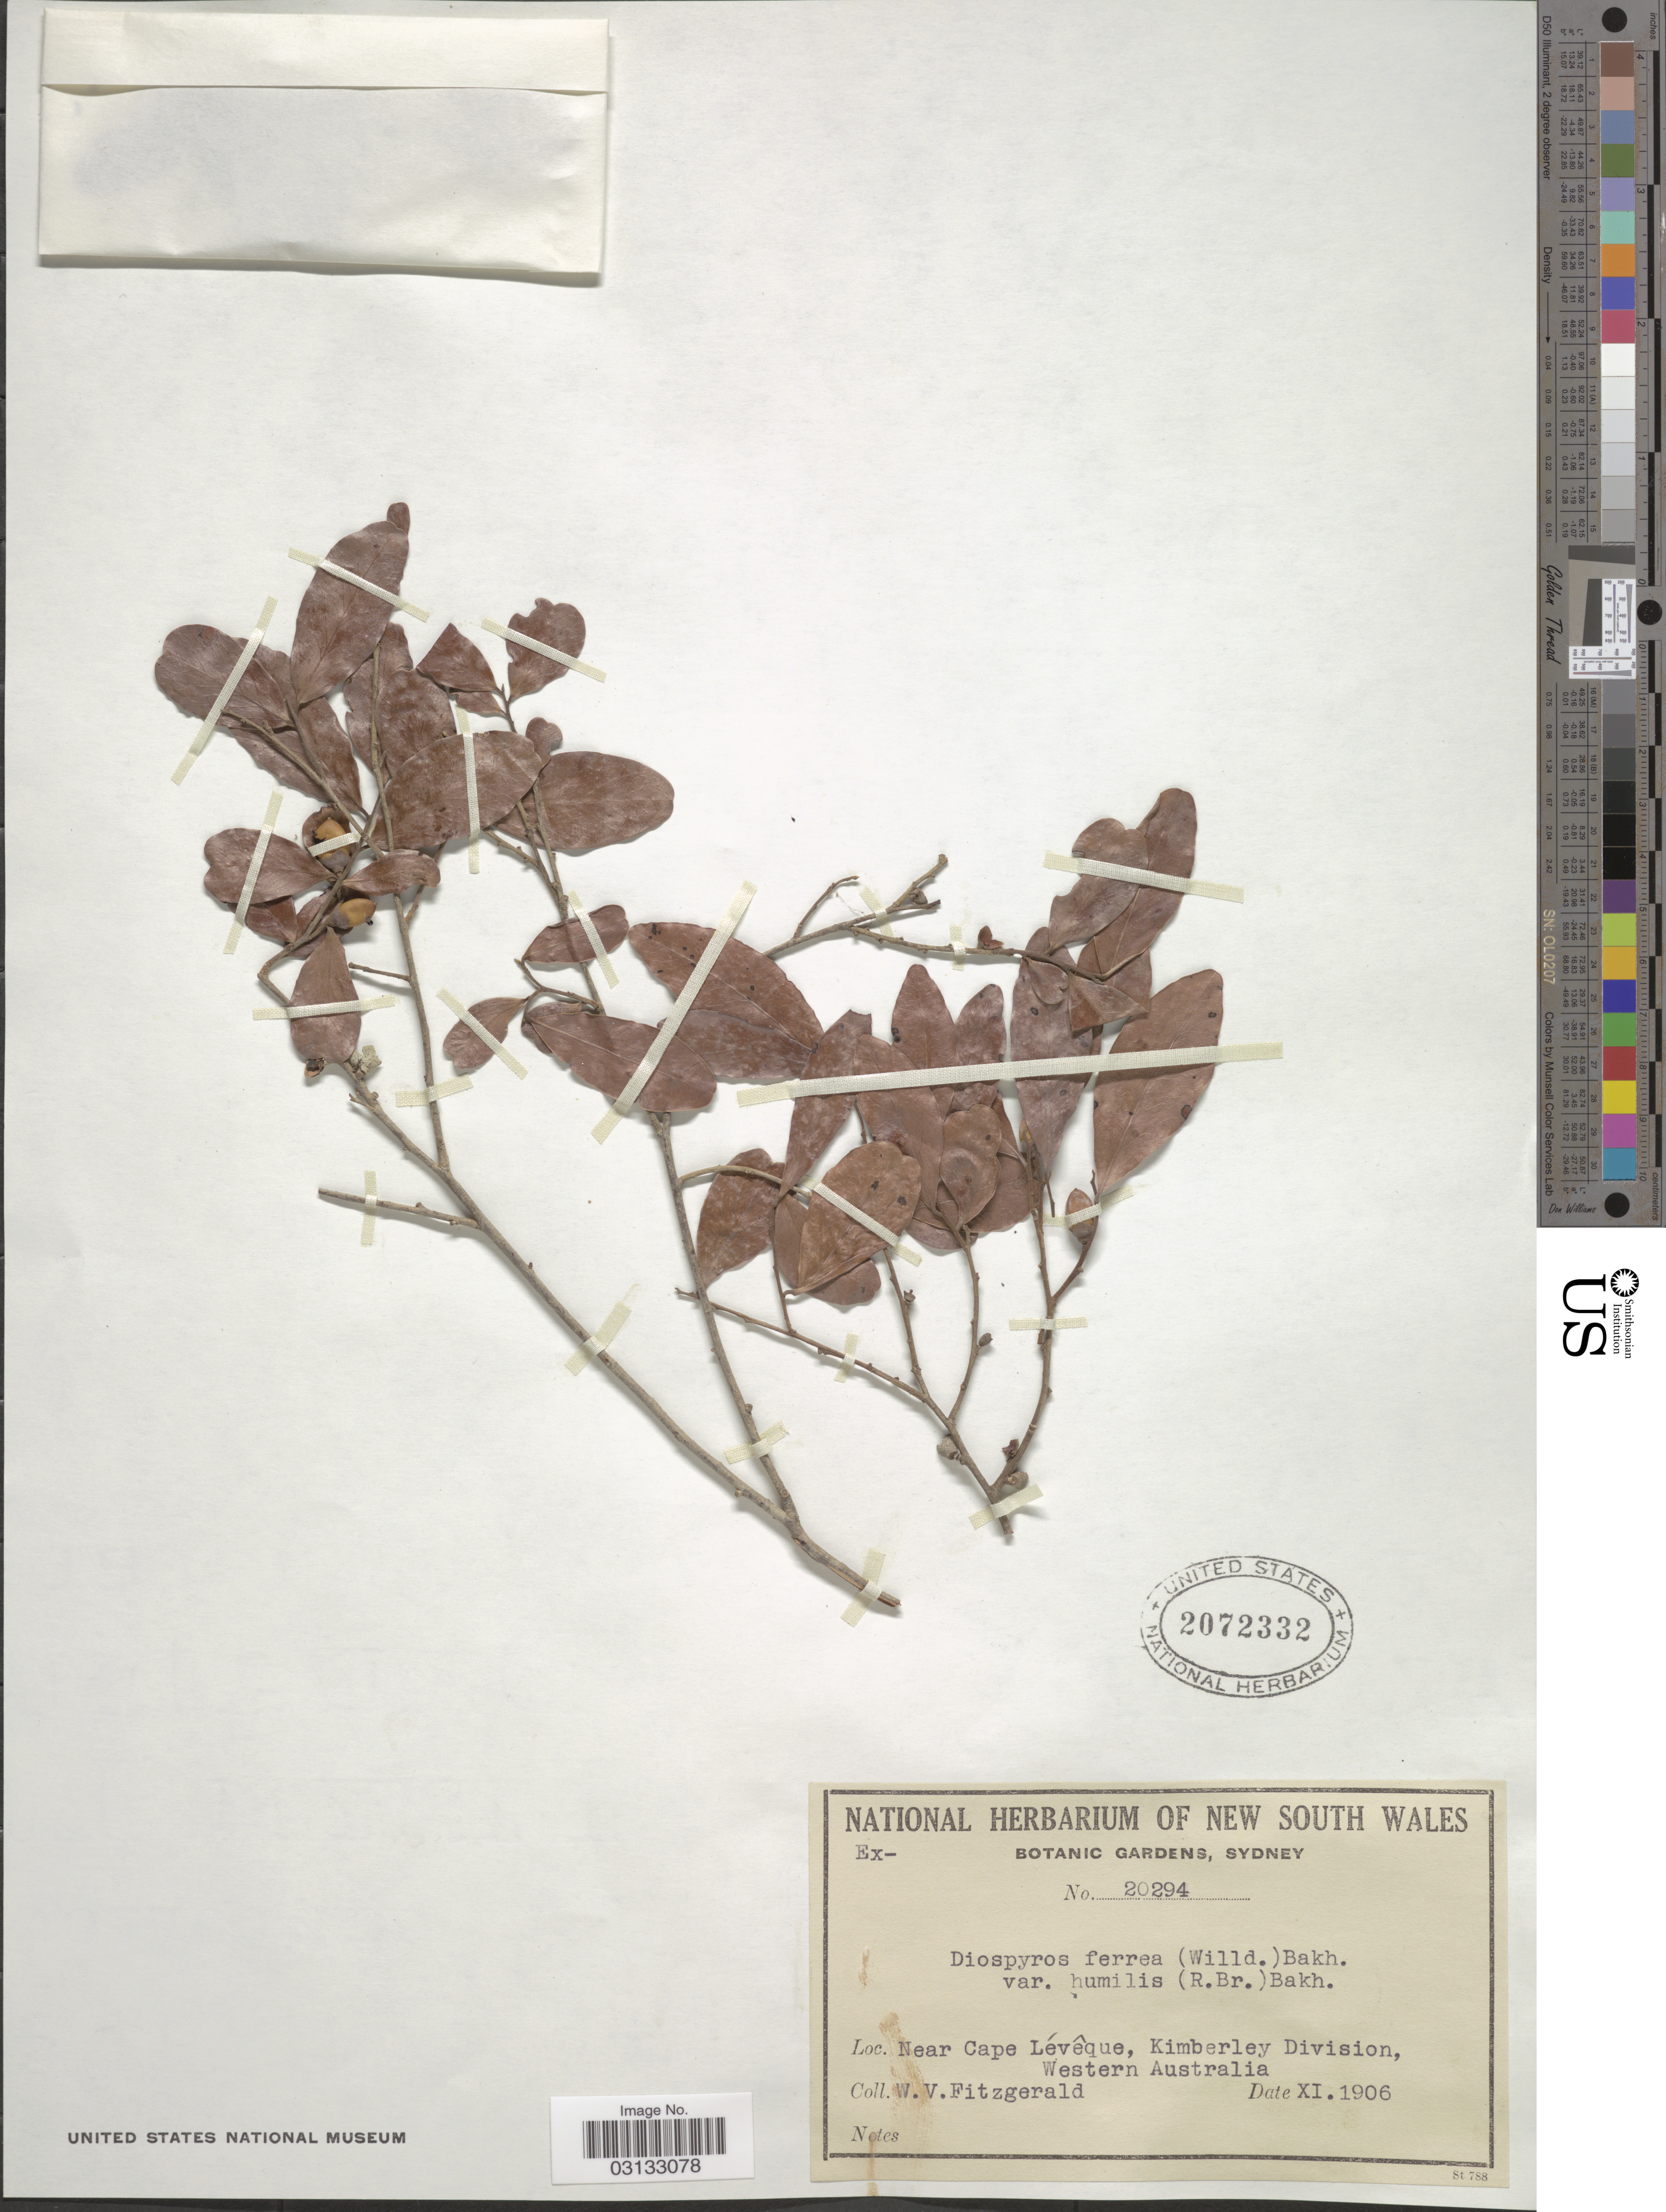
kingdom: Plantae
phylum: Tracheophyta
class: Magnoliopsida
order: Ericales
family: Ebenaceae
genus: Diospyros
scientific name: Diospyros ferrea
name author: (Willd.) Bakh.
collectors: W. Fitzgerald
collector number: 20294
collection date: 1906-11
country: Australia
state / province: Western Australia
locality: Near Cape Lévêque, Kimberley Division, Western Australia.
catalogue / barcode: US 2072332